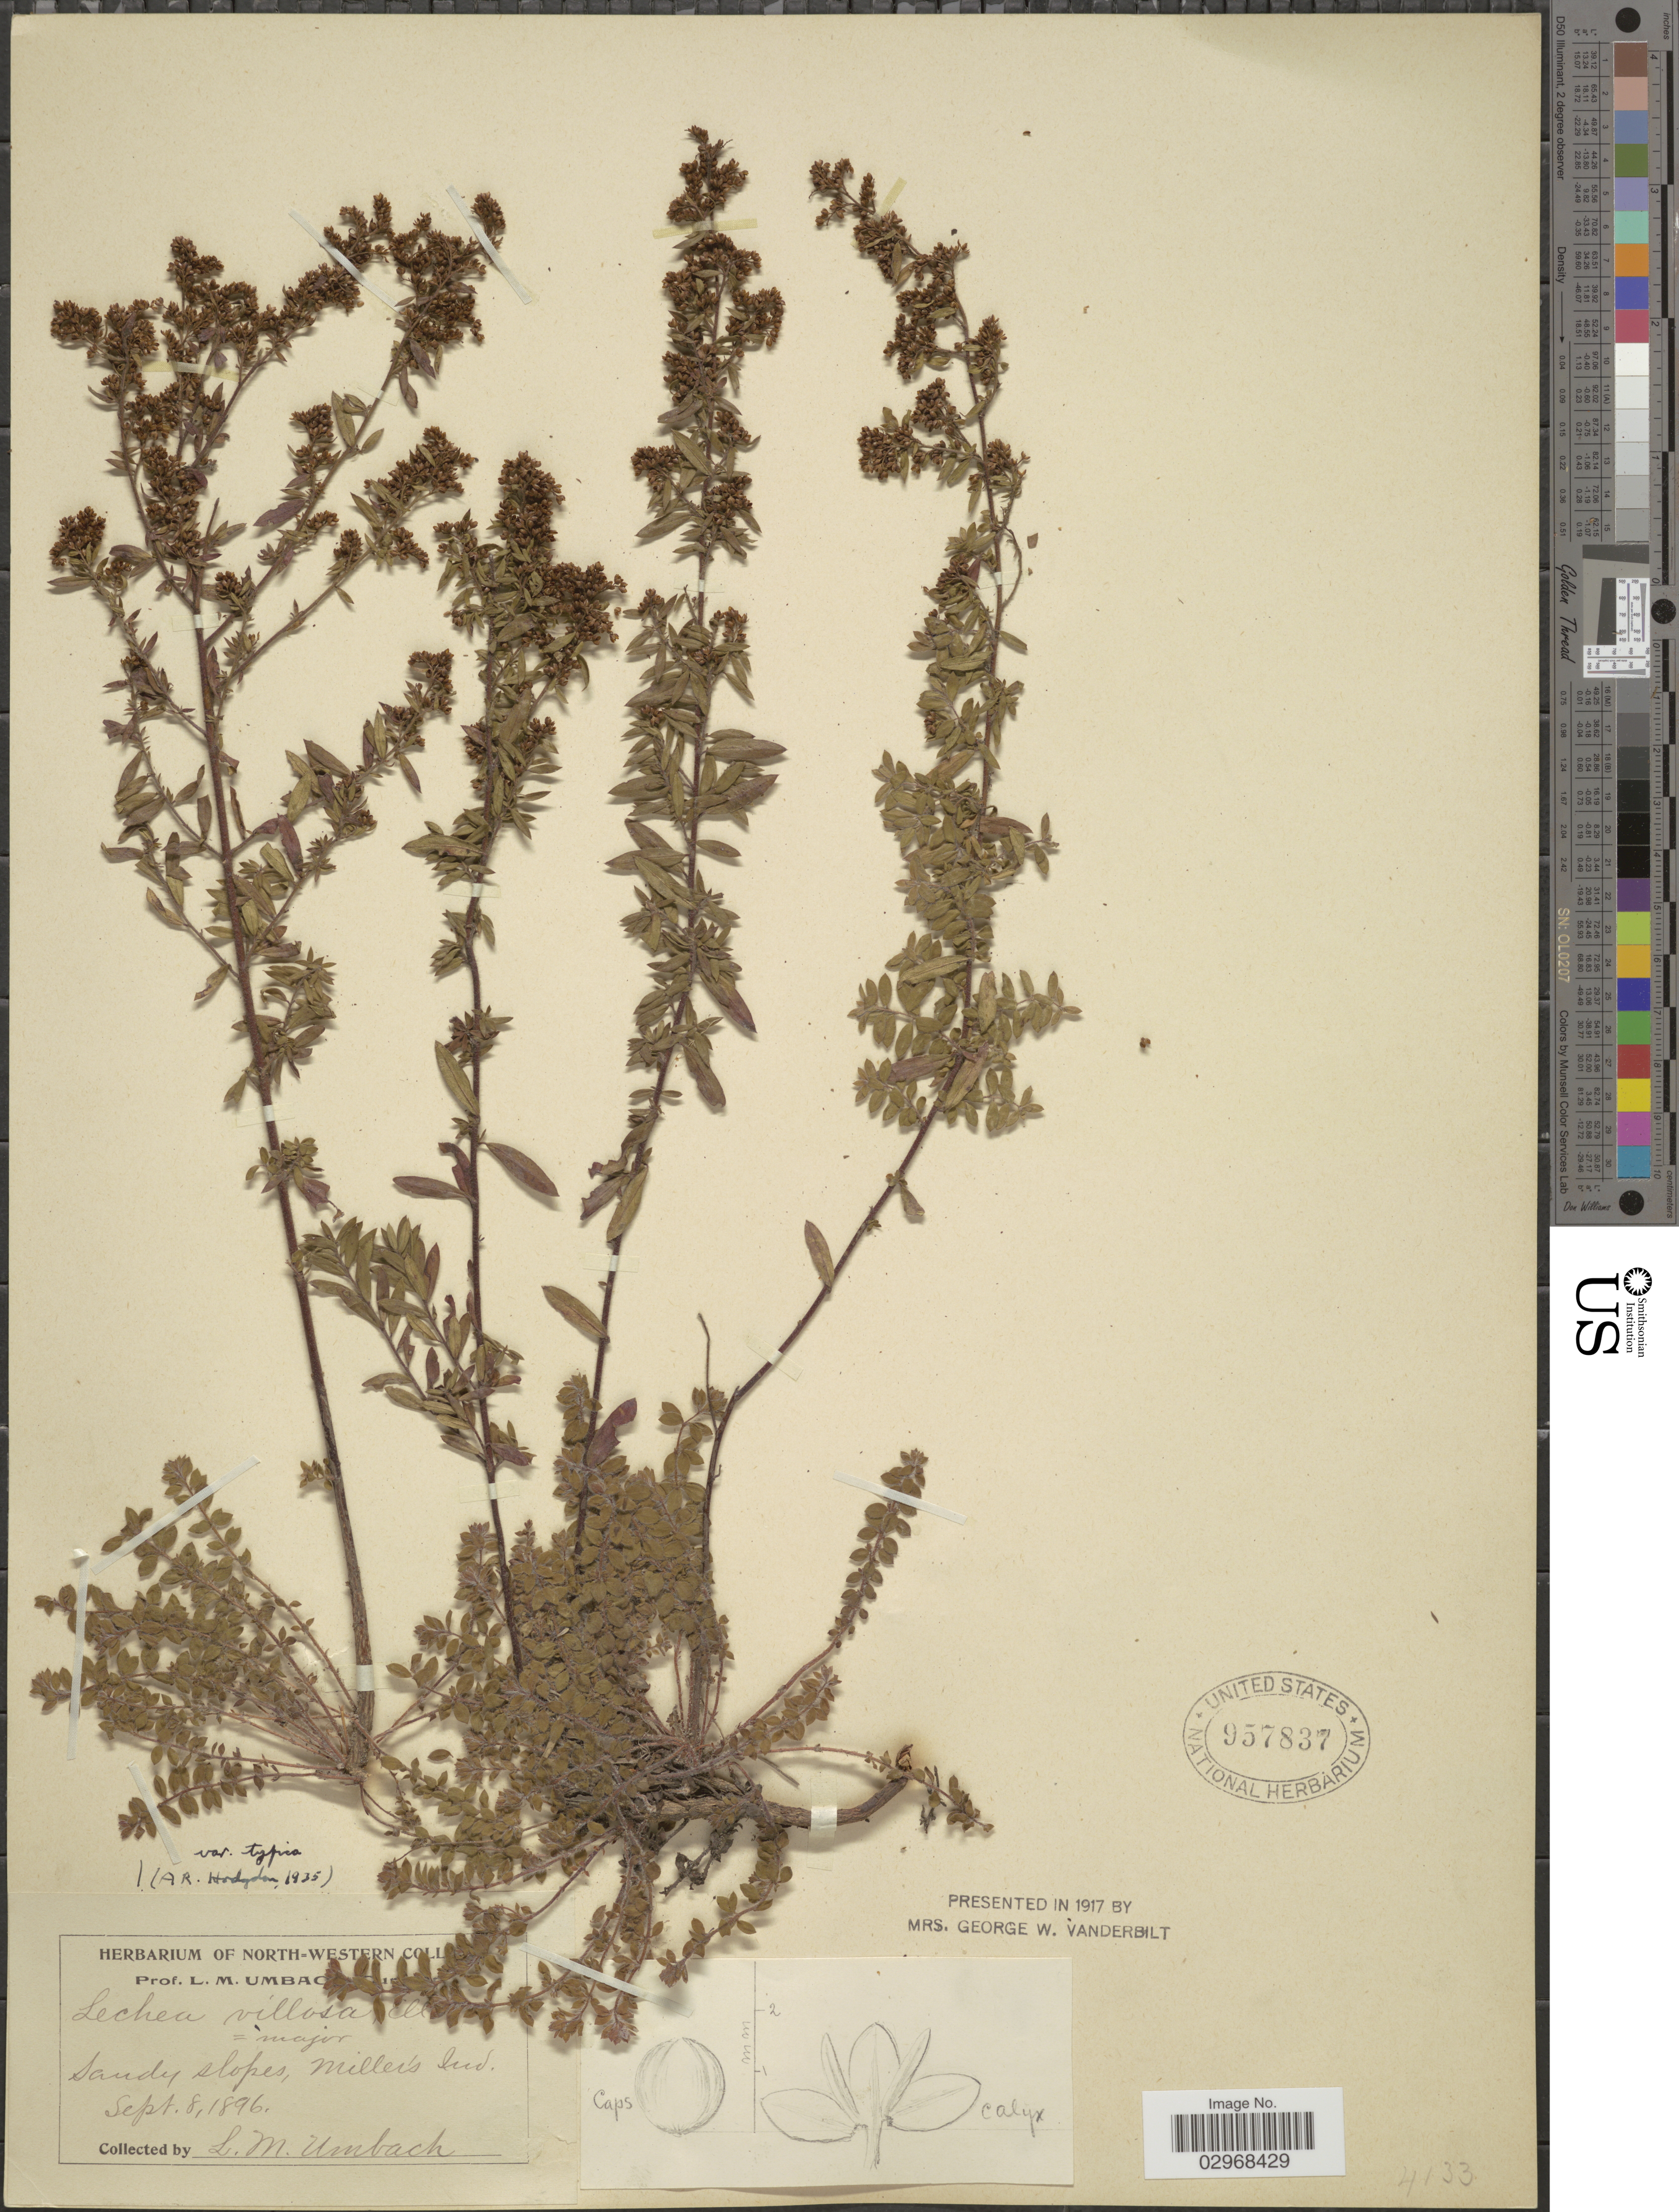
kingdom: Plantae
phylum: Tracheophyta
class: Magnoliopsida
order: Malvales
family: Cistaceae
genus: Lechea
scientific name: Lechea villosa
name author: Elliott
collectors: L. M. Umbach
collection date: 1896-09-08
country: United States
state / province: Indiana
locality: Miller's Ind.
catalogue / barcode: US 957837